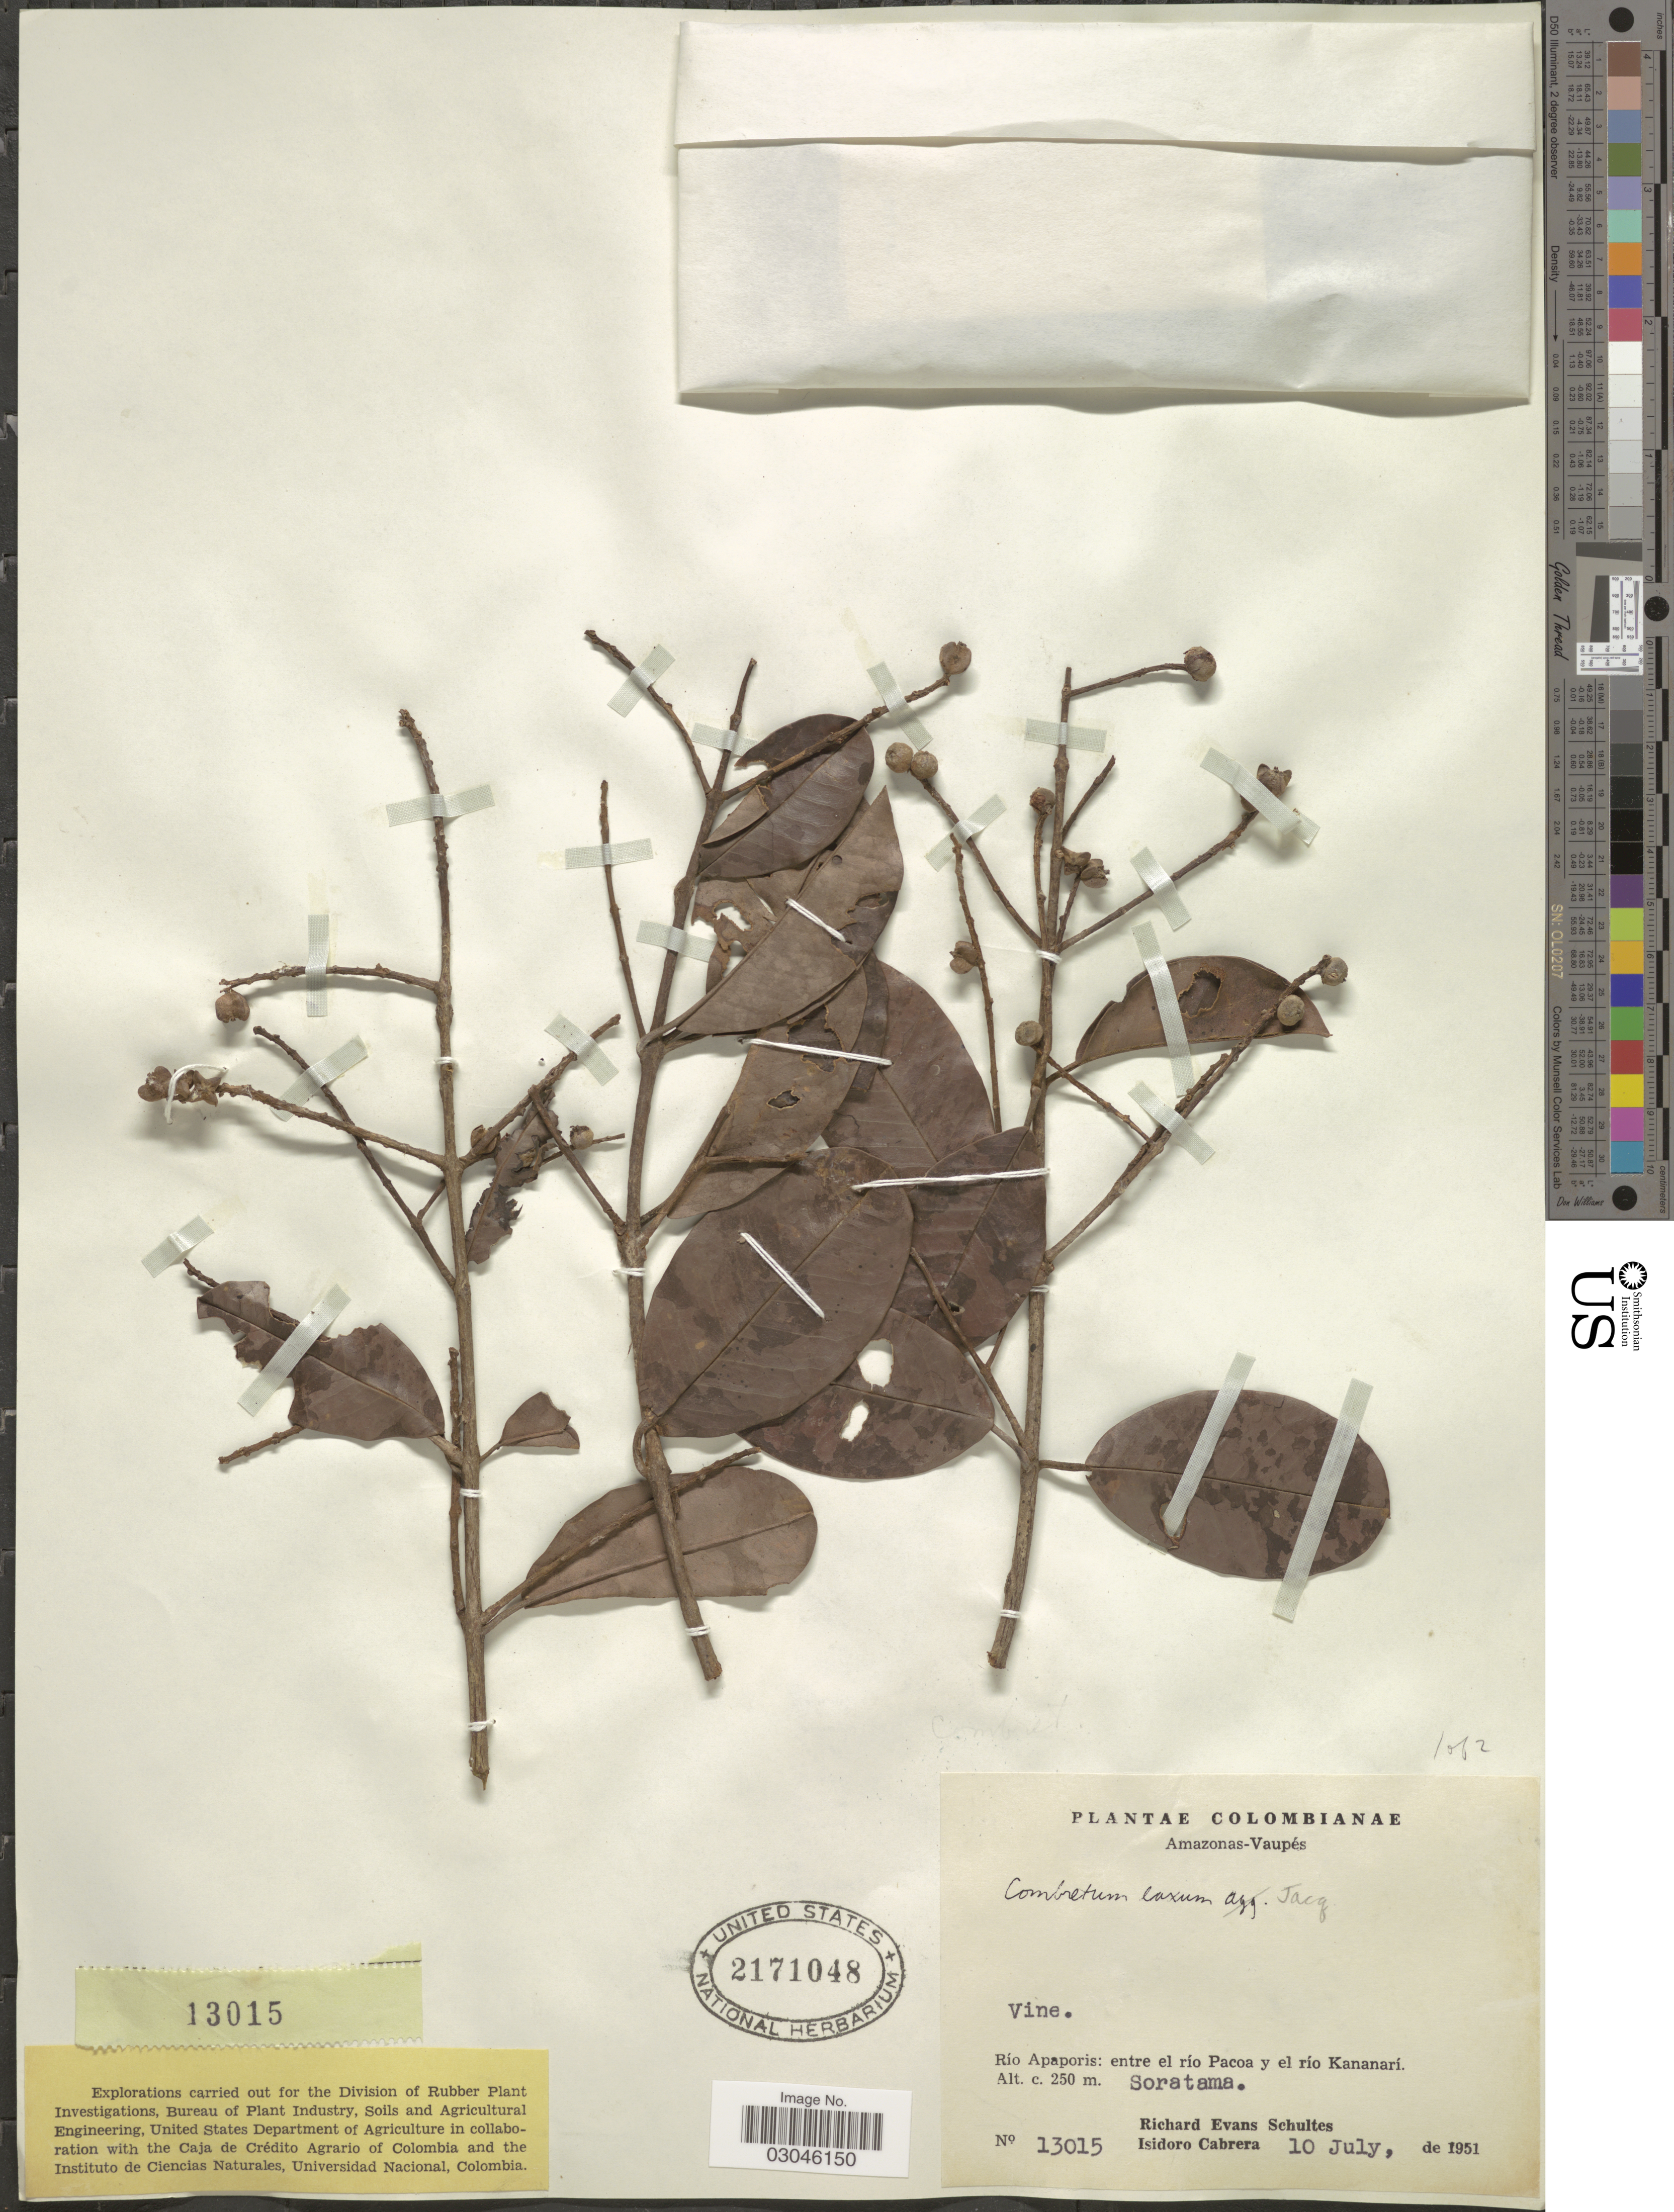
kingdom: Plantae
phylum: Tracheophyta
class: Magnoliopsida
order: Myrtales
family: Combretaceae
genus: Combretum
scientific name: Combretum laxum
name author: Jacq.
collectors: R. E. Schultes & I. Cabrera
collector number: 13015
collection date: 1951-07-10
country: Colombia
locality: Amazonas-Vaupés. Rio Apaporis: entre el río Pacoa y el río Kananarí. Soratama.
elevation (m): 250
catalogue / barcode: US 2171048